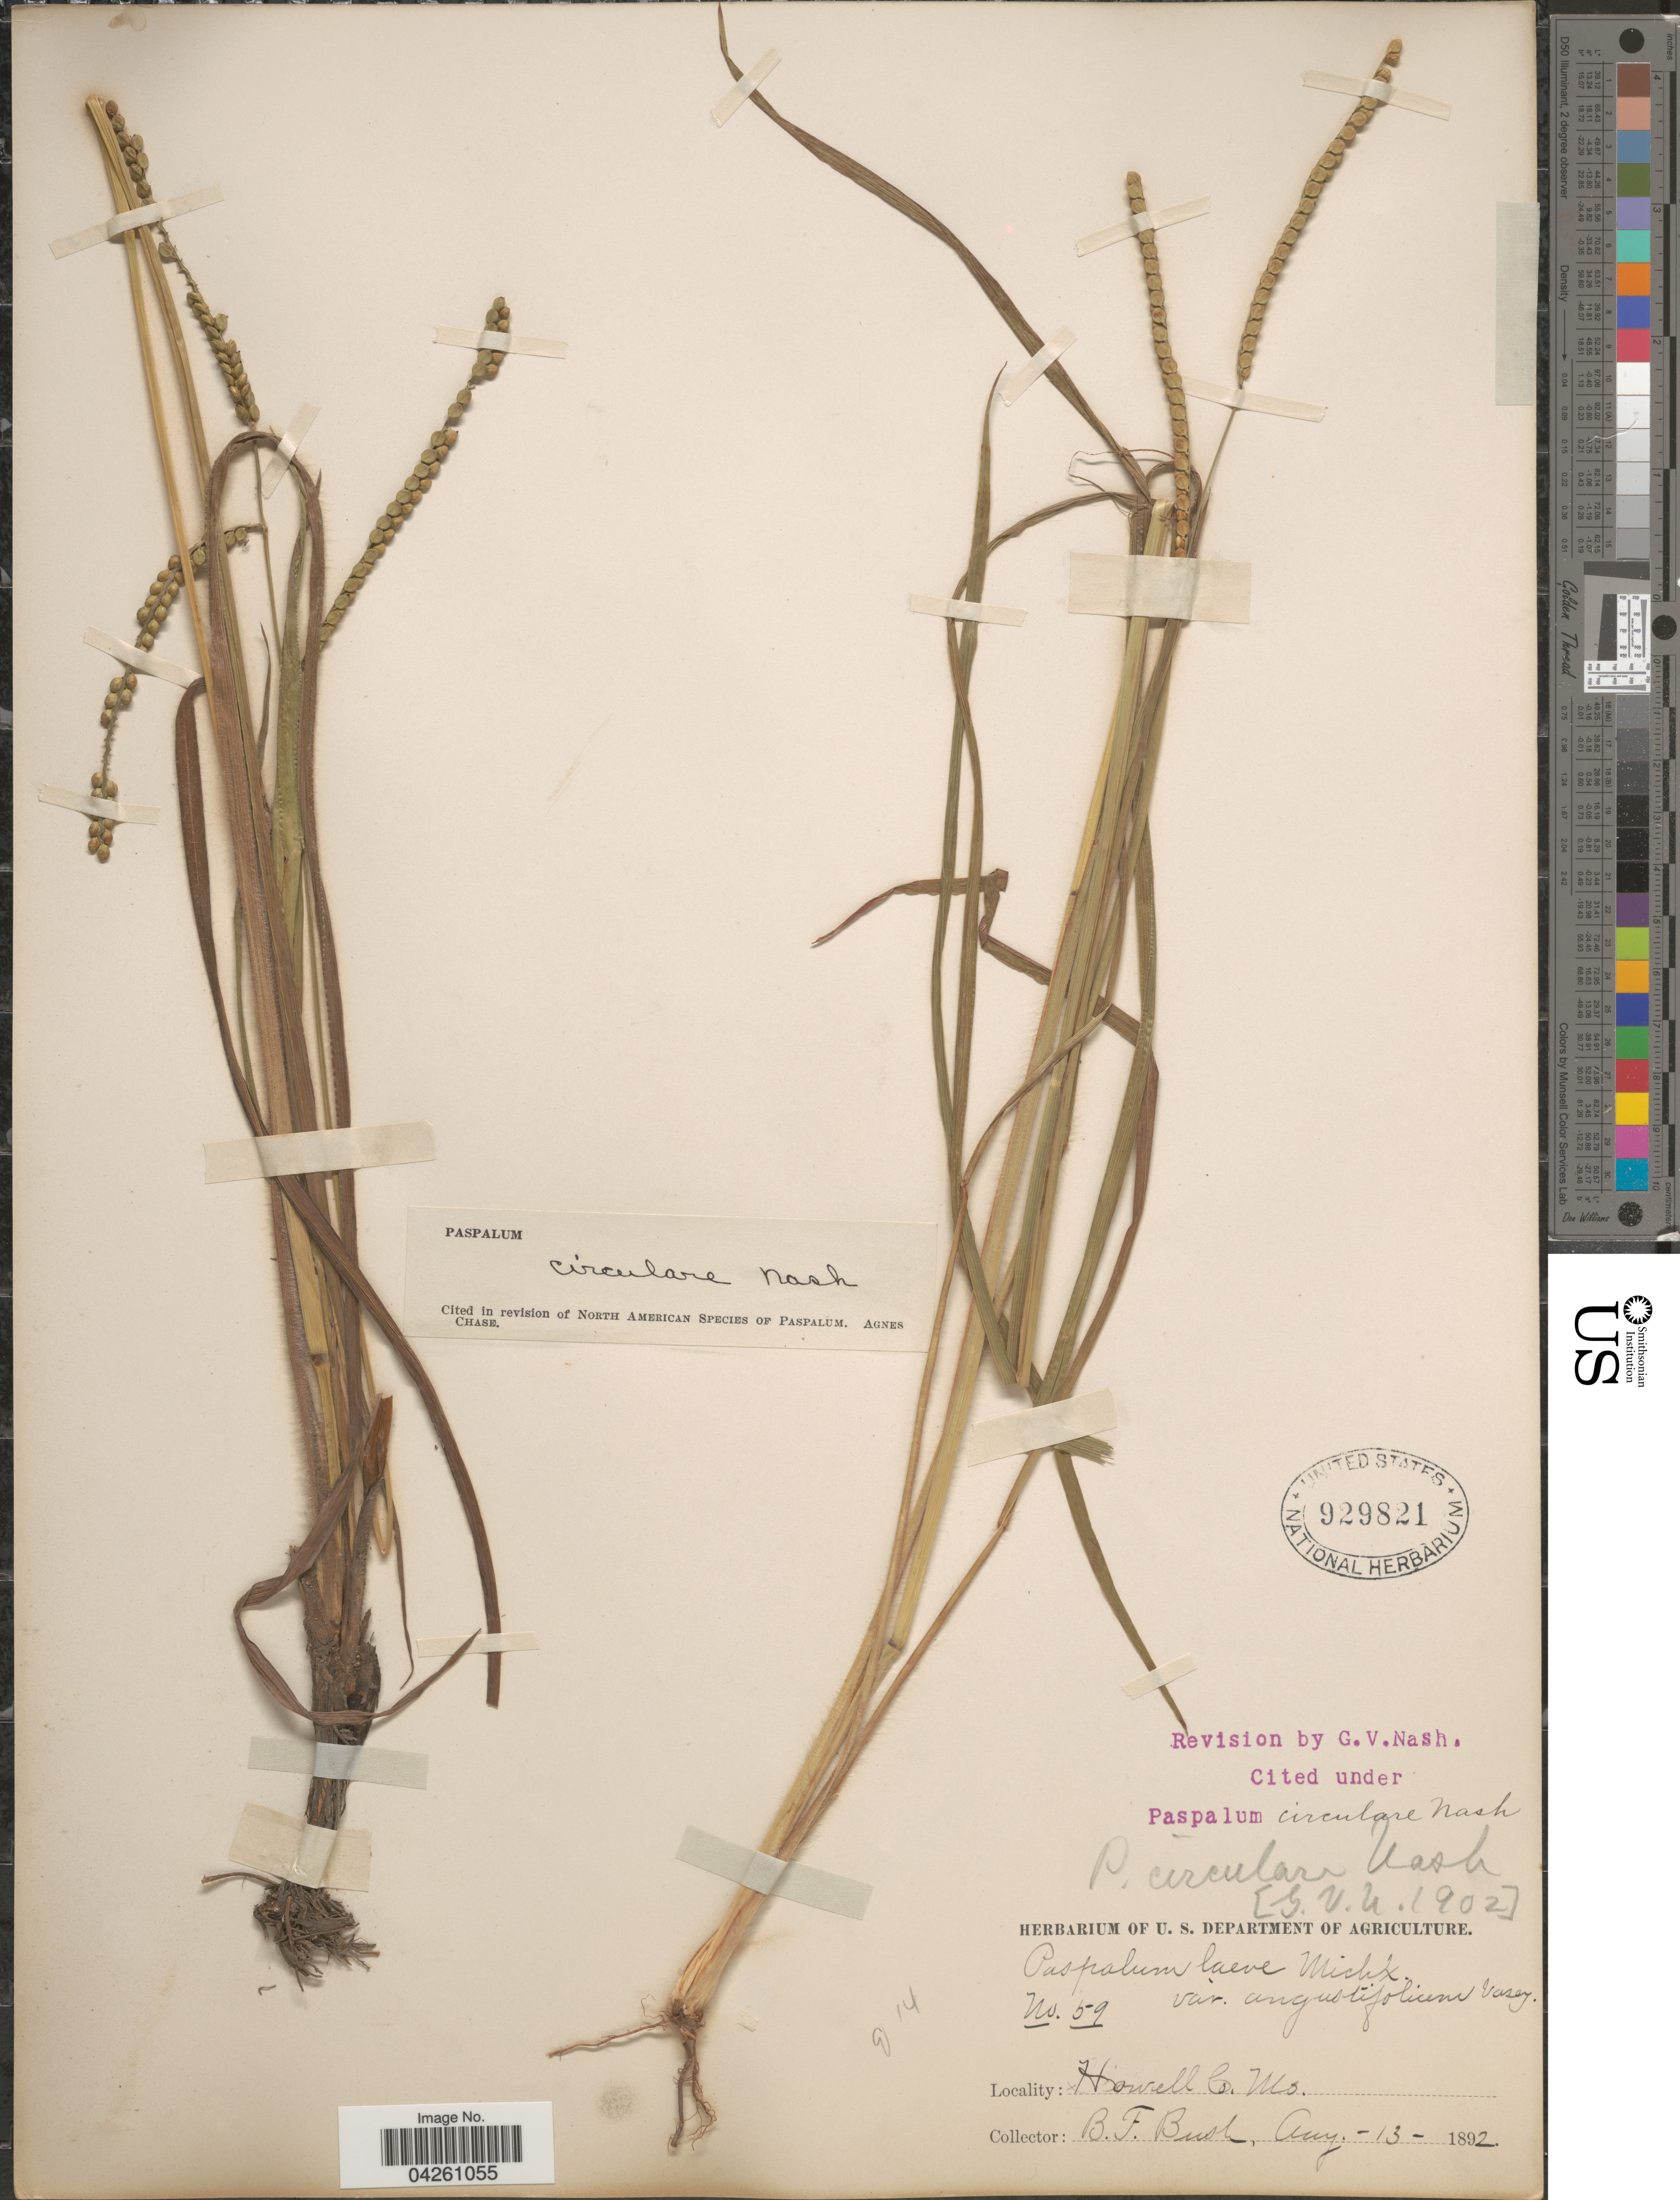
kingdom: Plantae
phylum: Tracheophyta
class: Liliopsida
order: Poales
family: Poaceae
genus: Paspalum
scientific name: Paspalum circulare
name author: Nash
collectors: B. F. Bush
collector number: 59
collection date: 1892-08-13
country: United States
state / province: Missouri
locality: Howell Co.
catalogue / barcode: US 929821